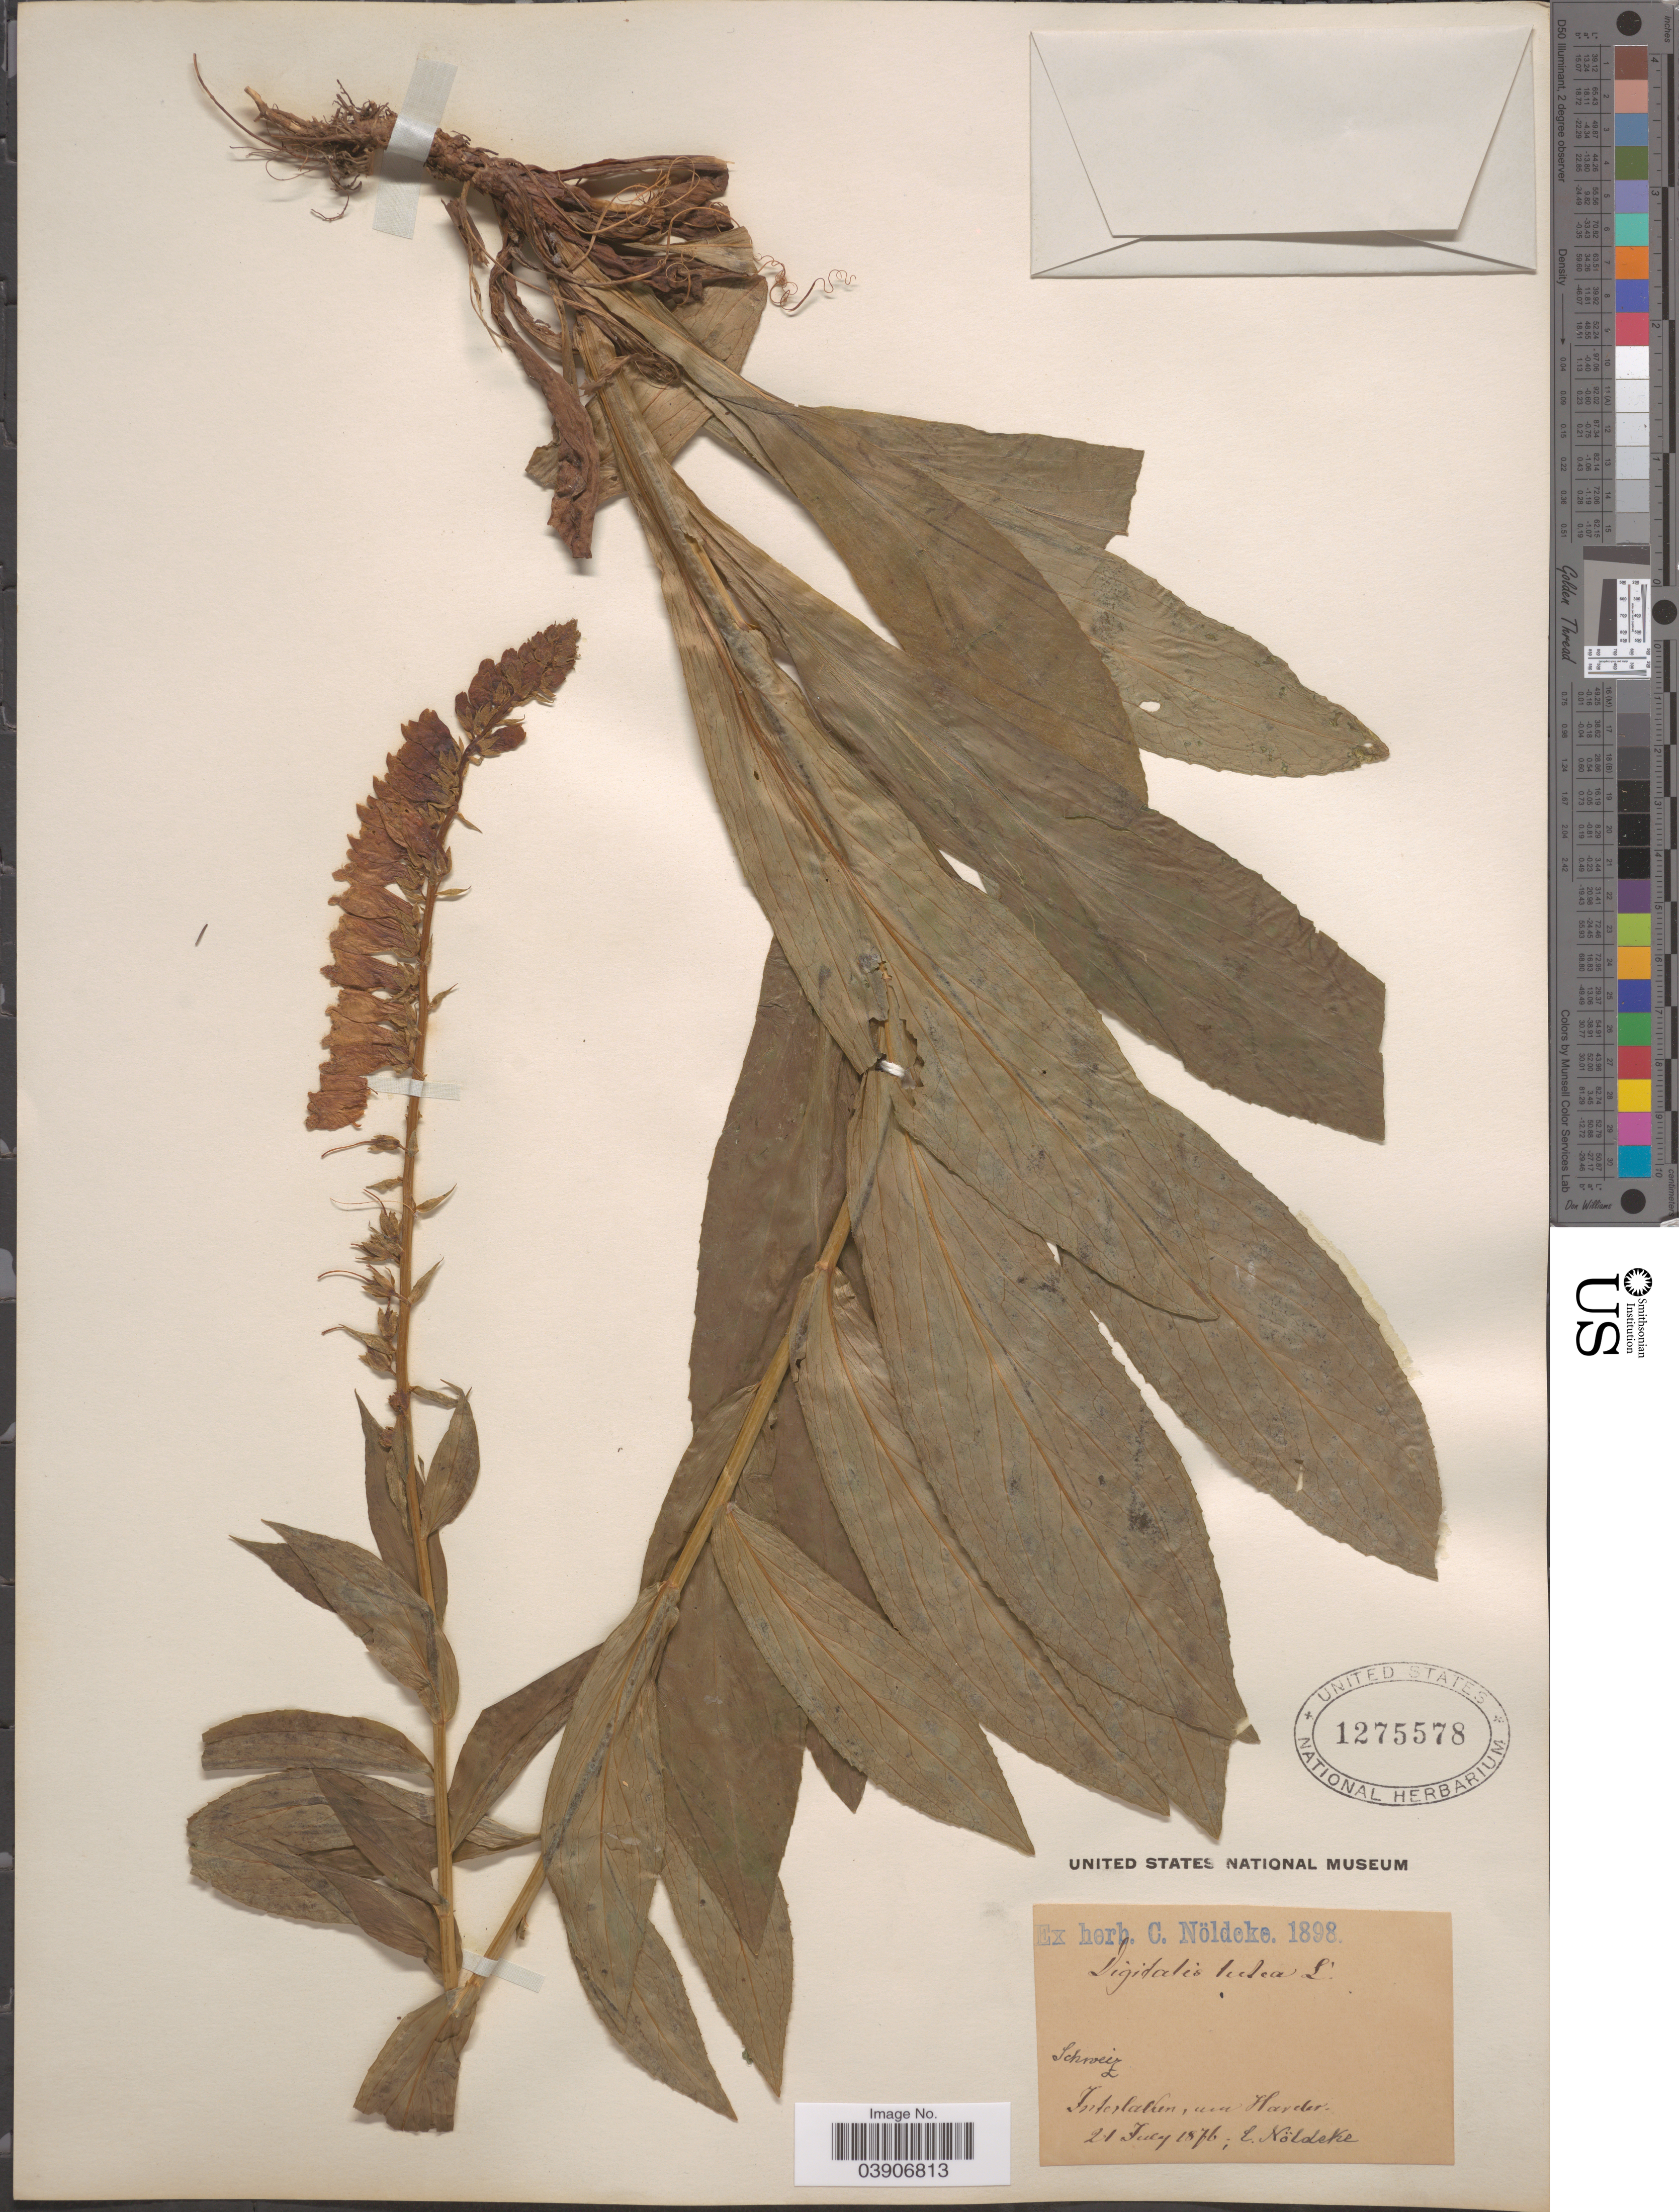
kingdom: Plantae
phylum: Tracheophyta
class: Magnoliopsida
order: Lamiales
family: Plantaginaceae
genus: Digitalis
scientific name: Digitalis lutea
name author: L.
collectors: C. Noldeke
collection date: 1876-07-21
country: Switzerland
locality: Schweiz. Interlaken, um Harder.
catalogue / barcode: US 1275578